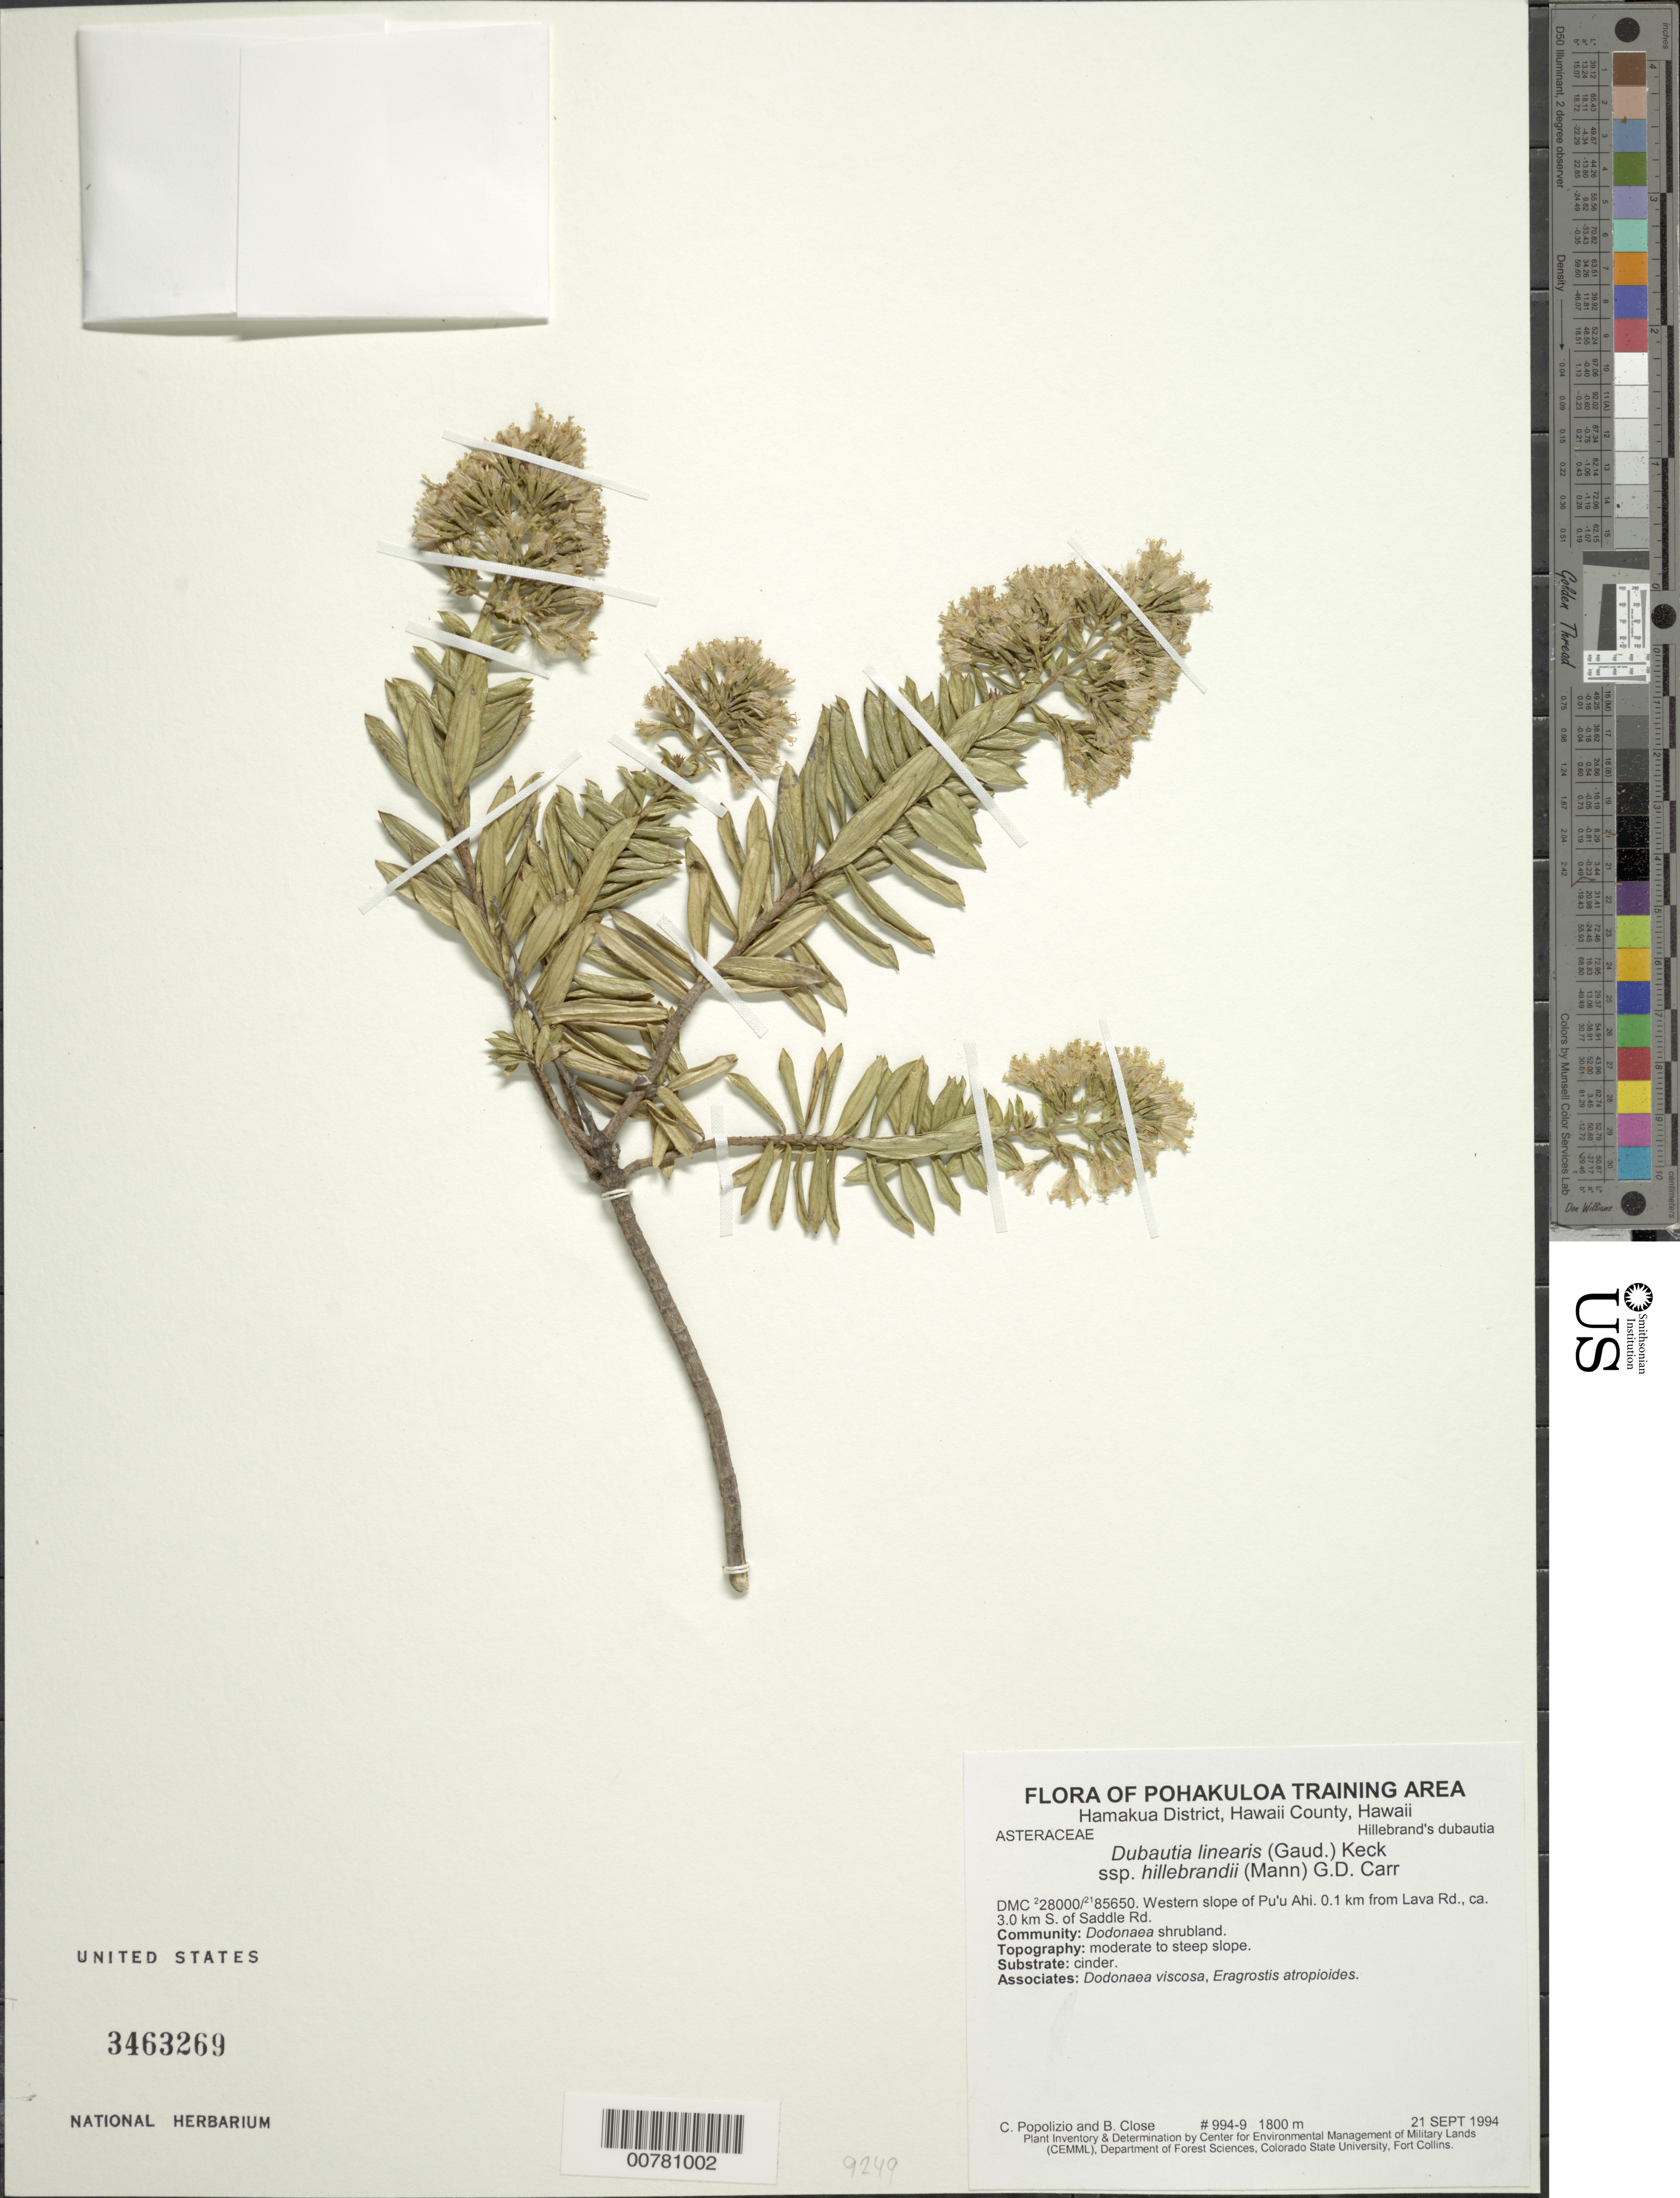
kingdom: Plantae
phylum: Tracheophyta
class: Magnoliopsida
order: Asterales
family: Asteraceae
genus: Dubautia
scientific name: Dubautia linearis subsp. hillebrandii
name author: (H. Mann) G.D. Carr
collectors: C. Popolizio & B. Close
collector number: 994-9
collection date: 1994-09-21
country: United States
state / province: Hawaii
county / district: Hawaii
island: Hawaii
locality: Pohakuloa Training Area. Hamakua District, Hawaii County. Western slope of Pu'u Ahi, 0.1 km from Lava Rd. ca. 3.0 km S. of Saddle Rd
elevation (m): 1800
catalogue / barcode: US 3463269